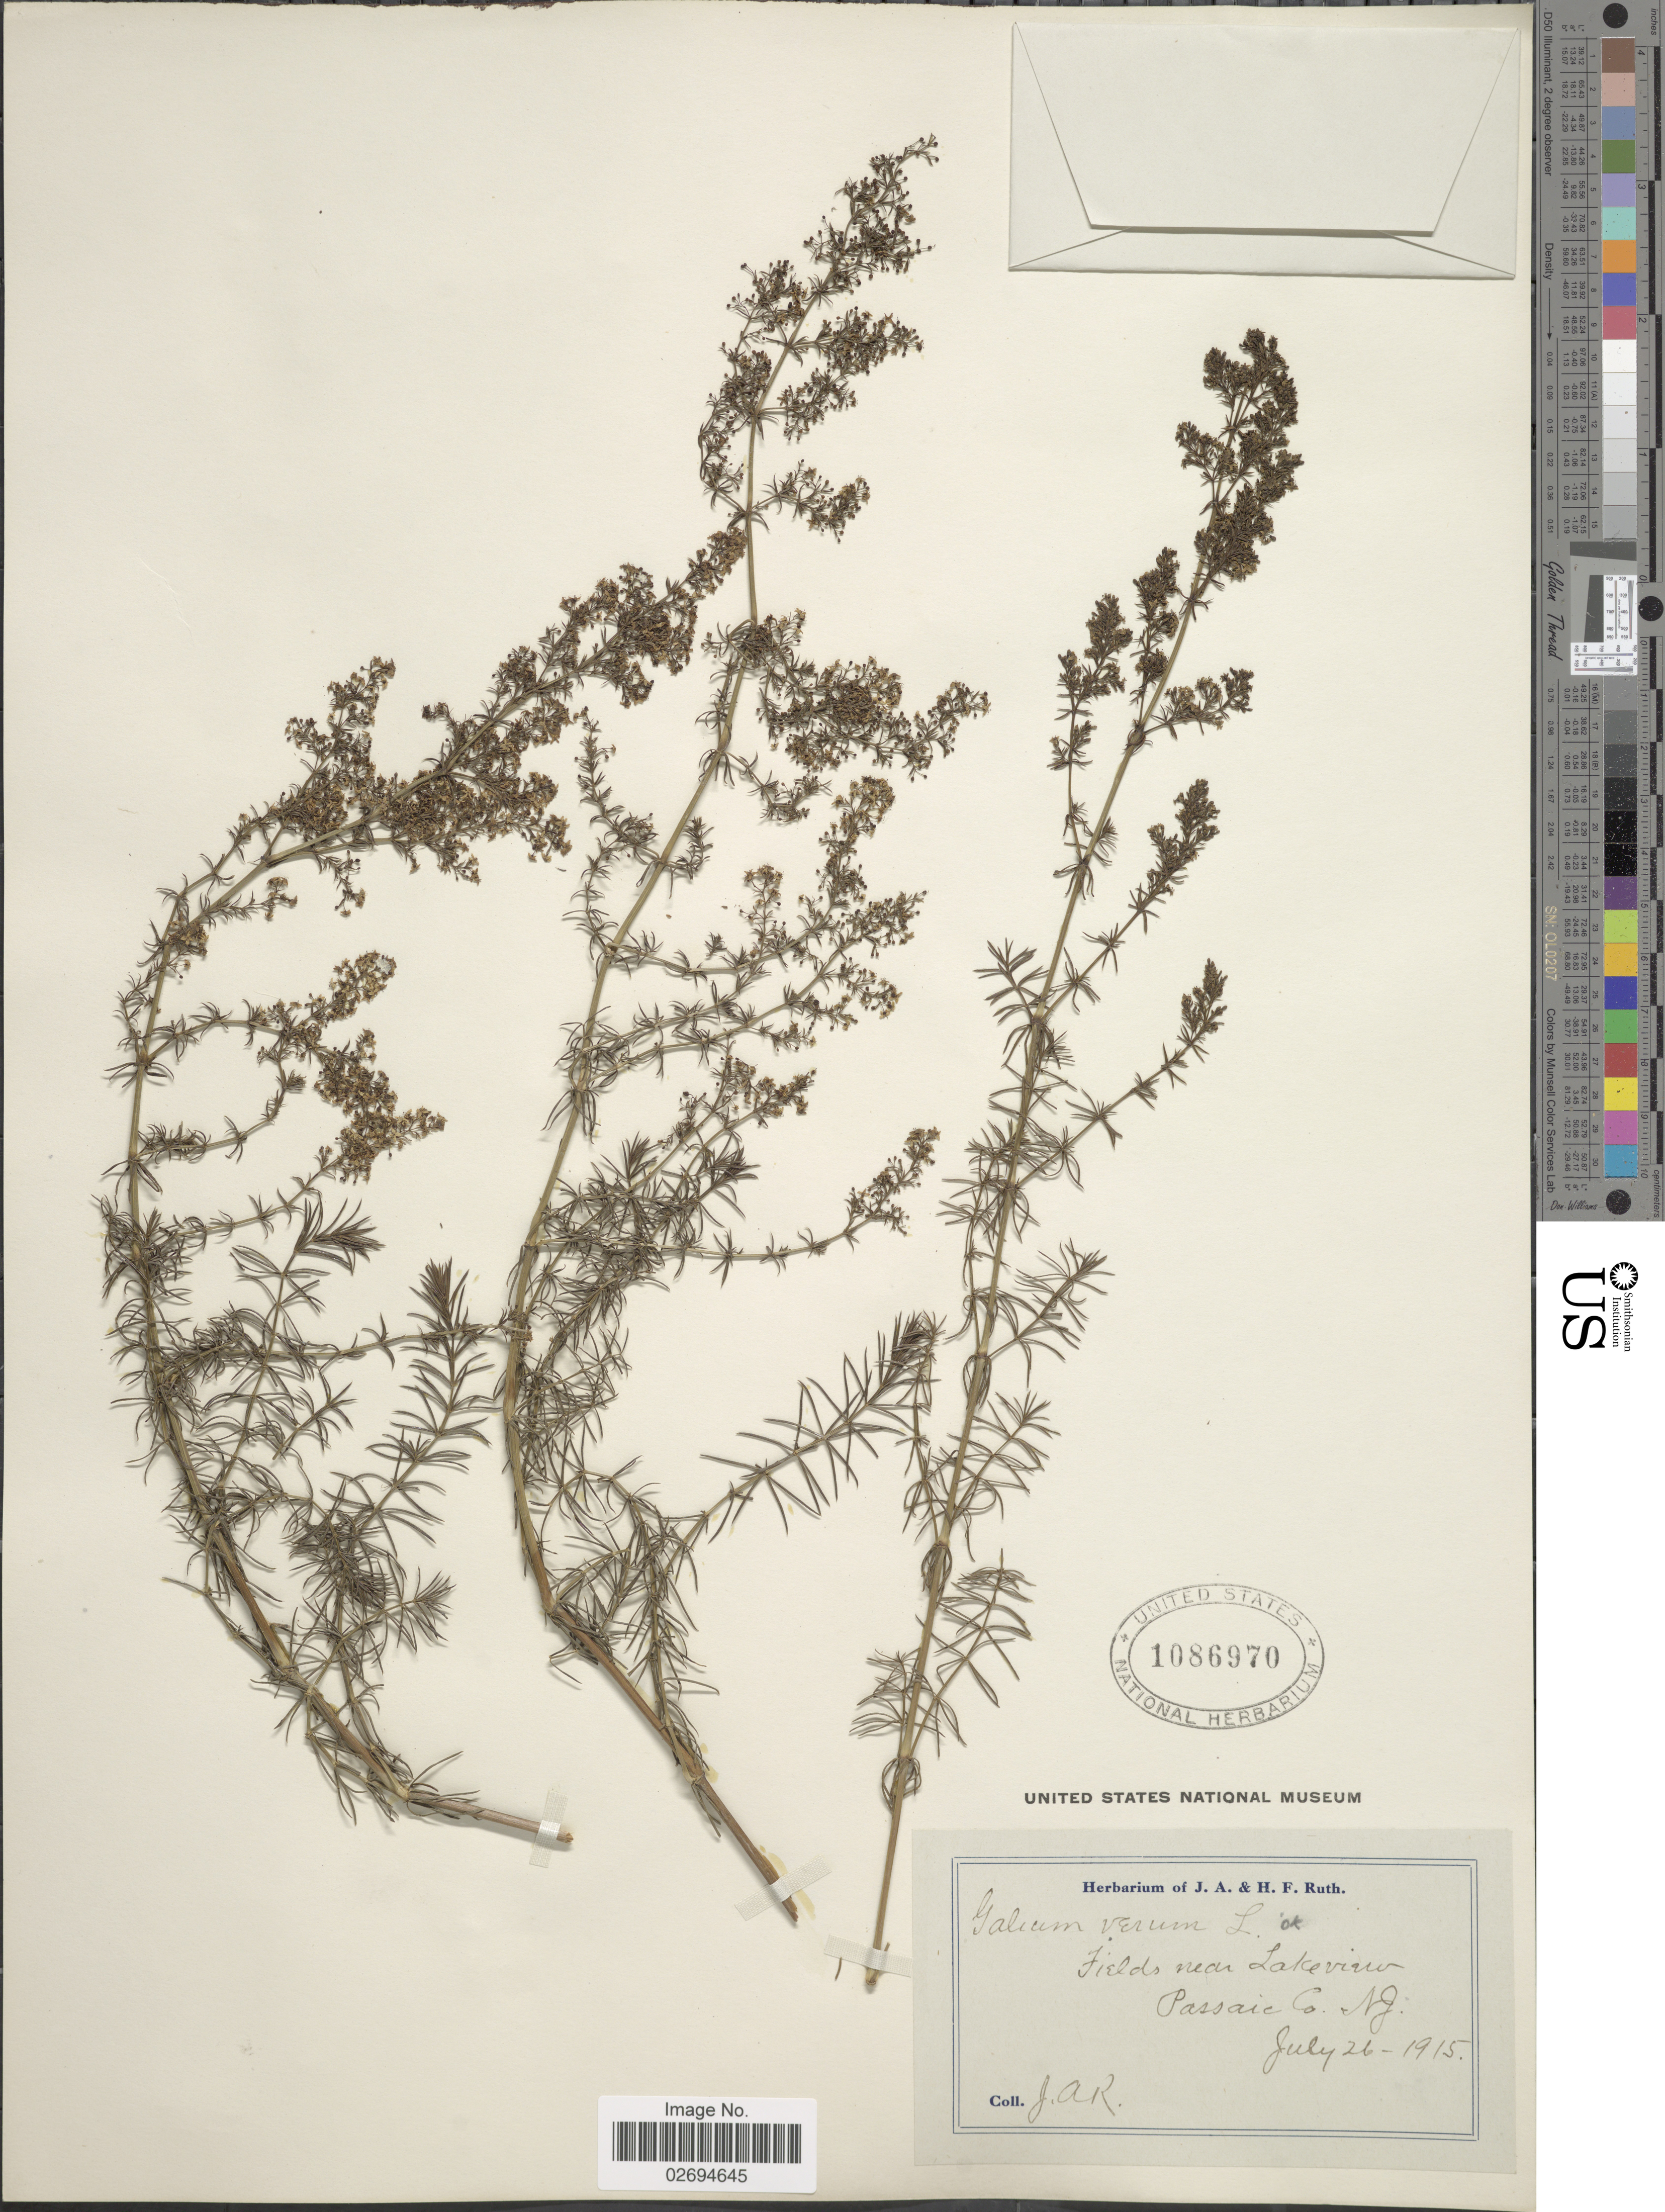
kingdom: Plantae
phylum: Tracheophyta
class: Magnoliopsida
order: Gentianales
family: Rubiaceae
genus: Galium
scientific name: Galium verum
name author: L.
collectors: J. Ruth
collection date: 1915-07-26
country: United States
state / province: New Jersey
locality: Fields near Lakeview, Passaic Co.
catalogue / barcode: US 1086970